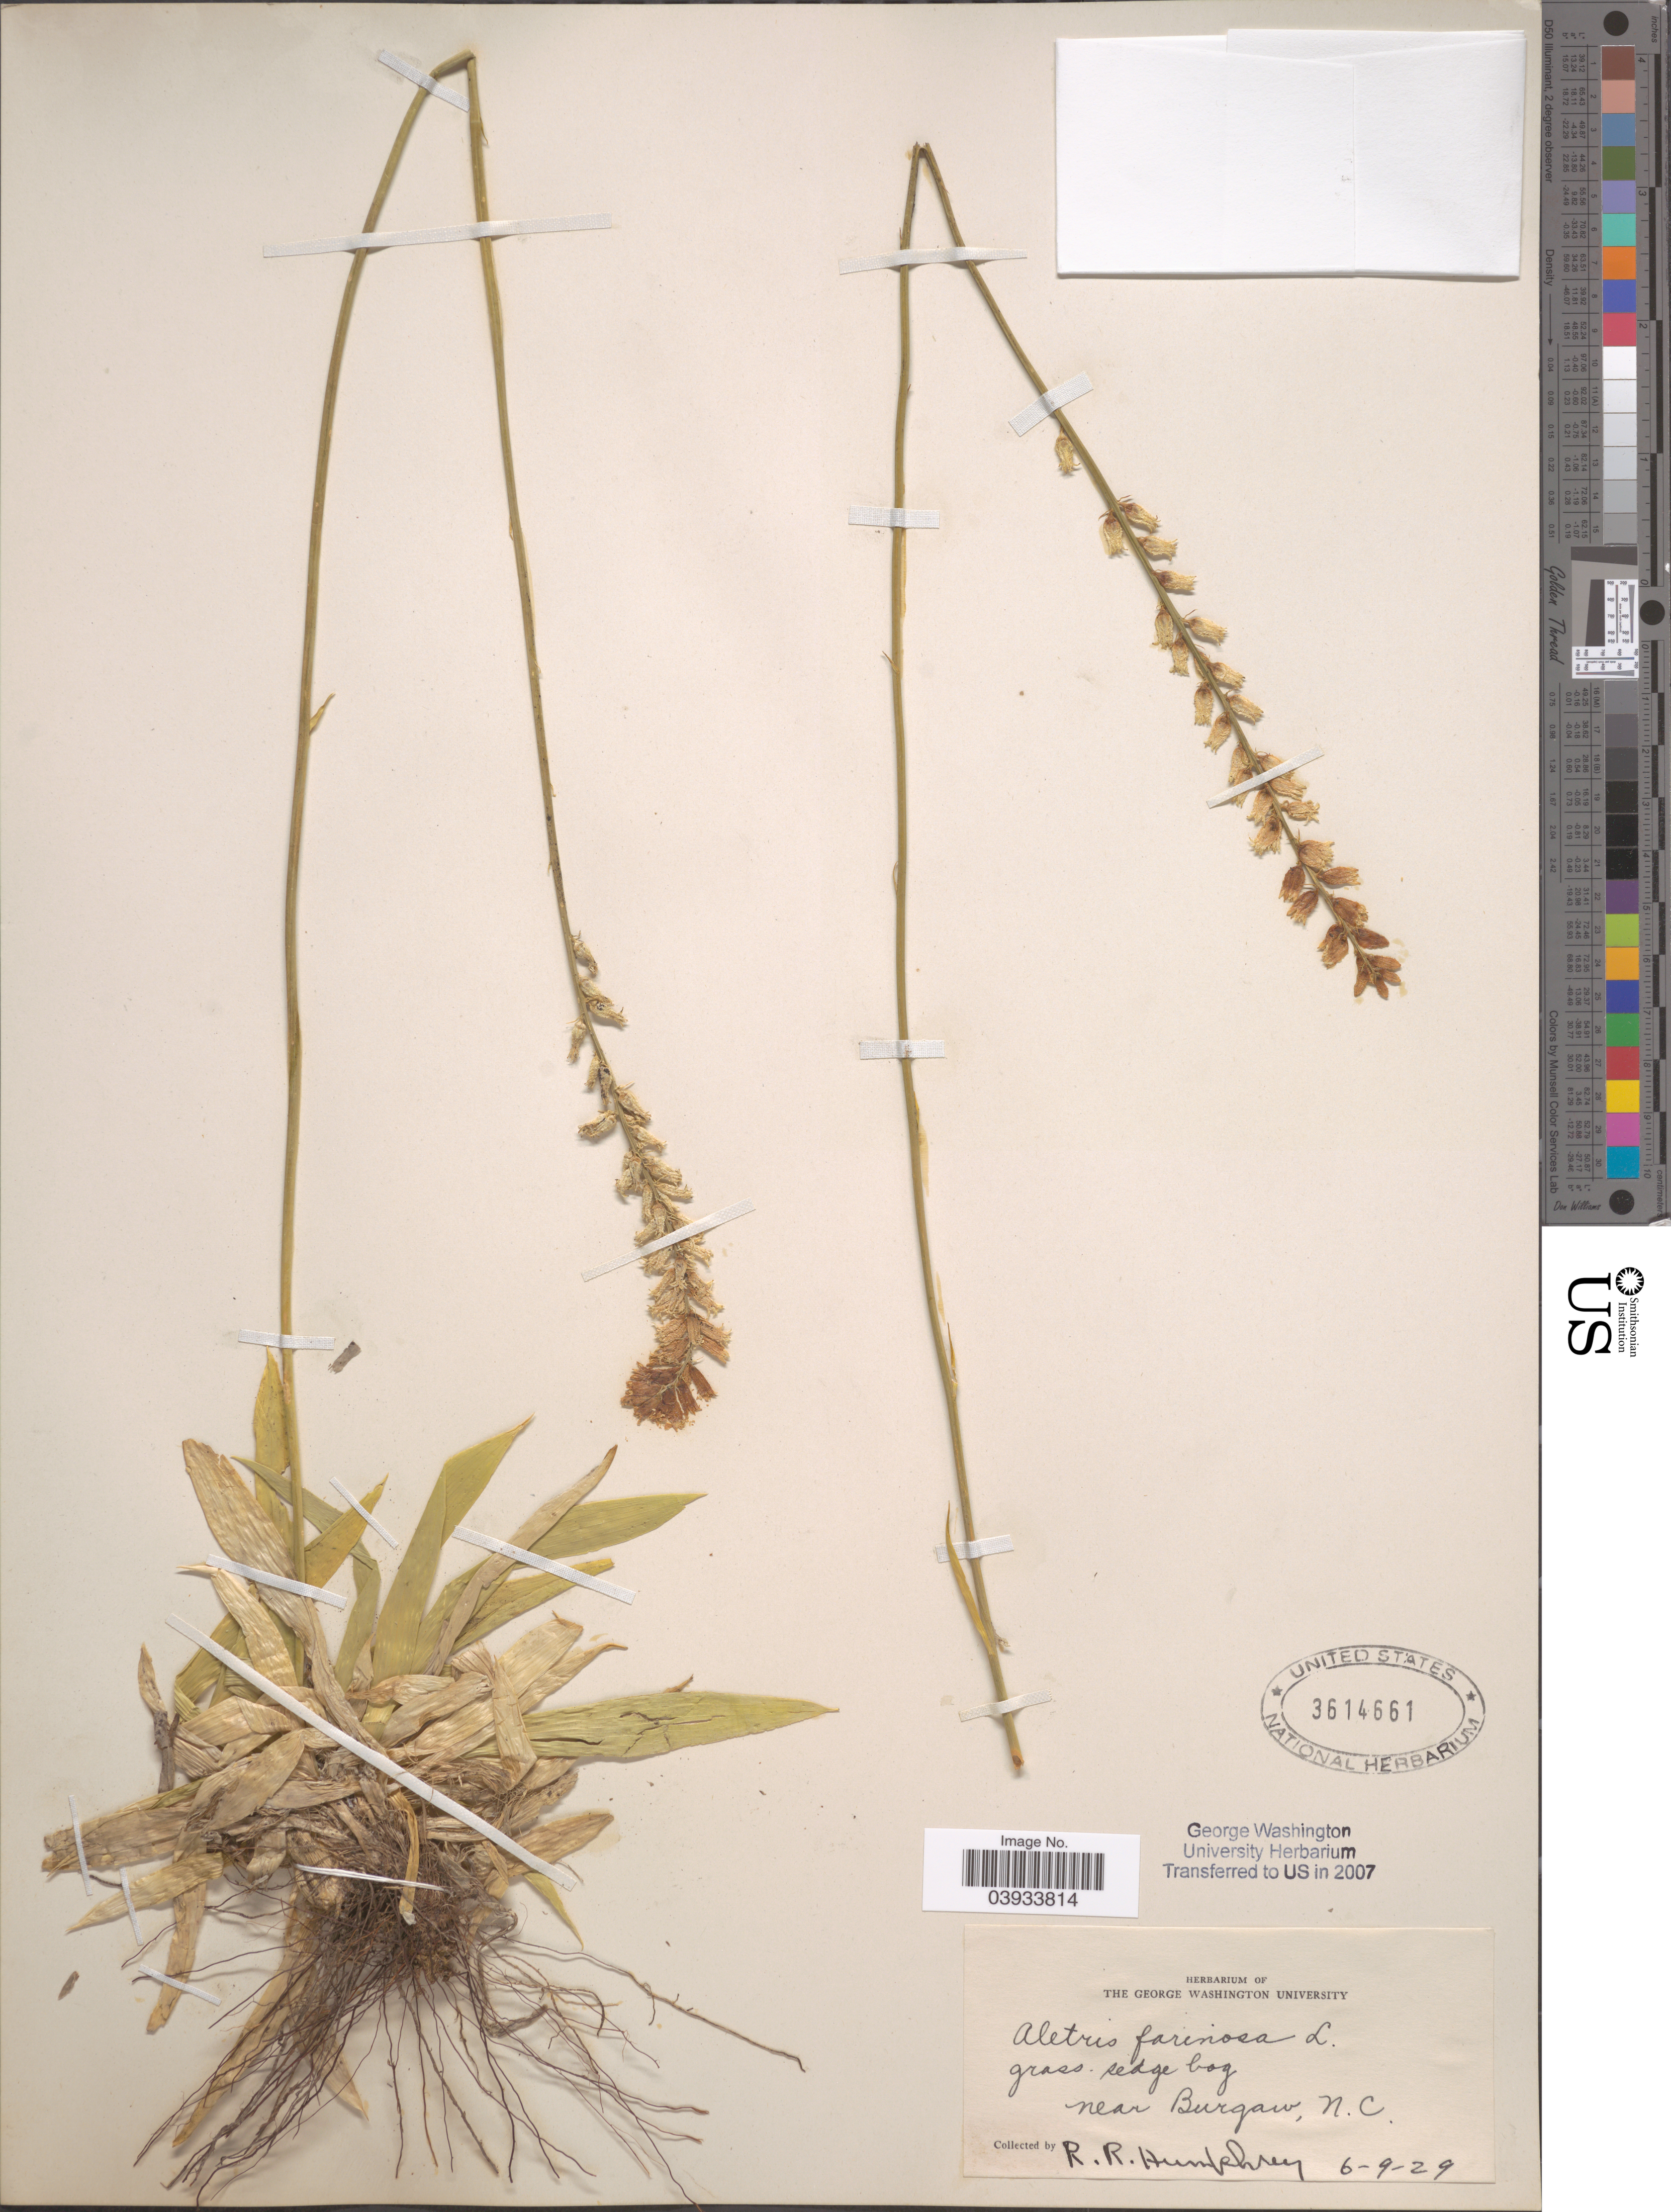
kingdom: Plantae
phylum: Tracheophyta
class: Liliopsida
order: Dioscoreales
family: Nartheciaceae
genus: Aletris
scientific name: Aletris farinosa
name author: L.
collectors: R. Humphrey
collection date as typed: Transcribed d/m/y: 9/6/29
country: United States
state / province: North Carolina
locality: Near Burgaw.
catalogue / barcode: US 3614661